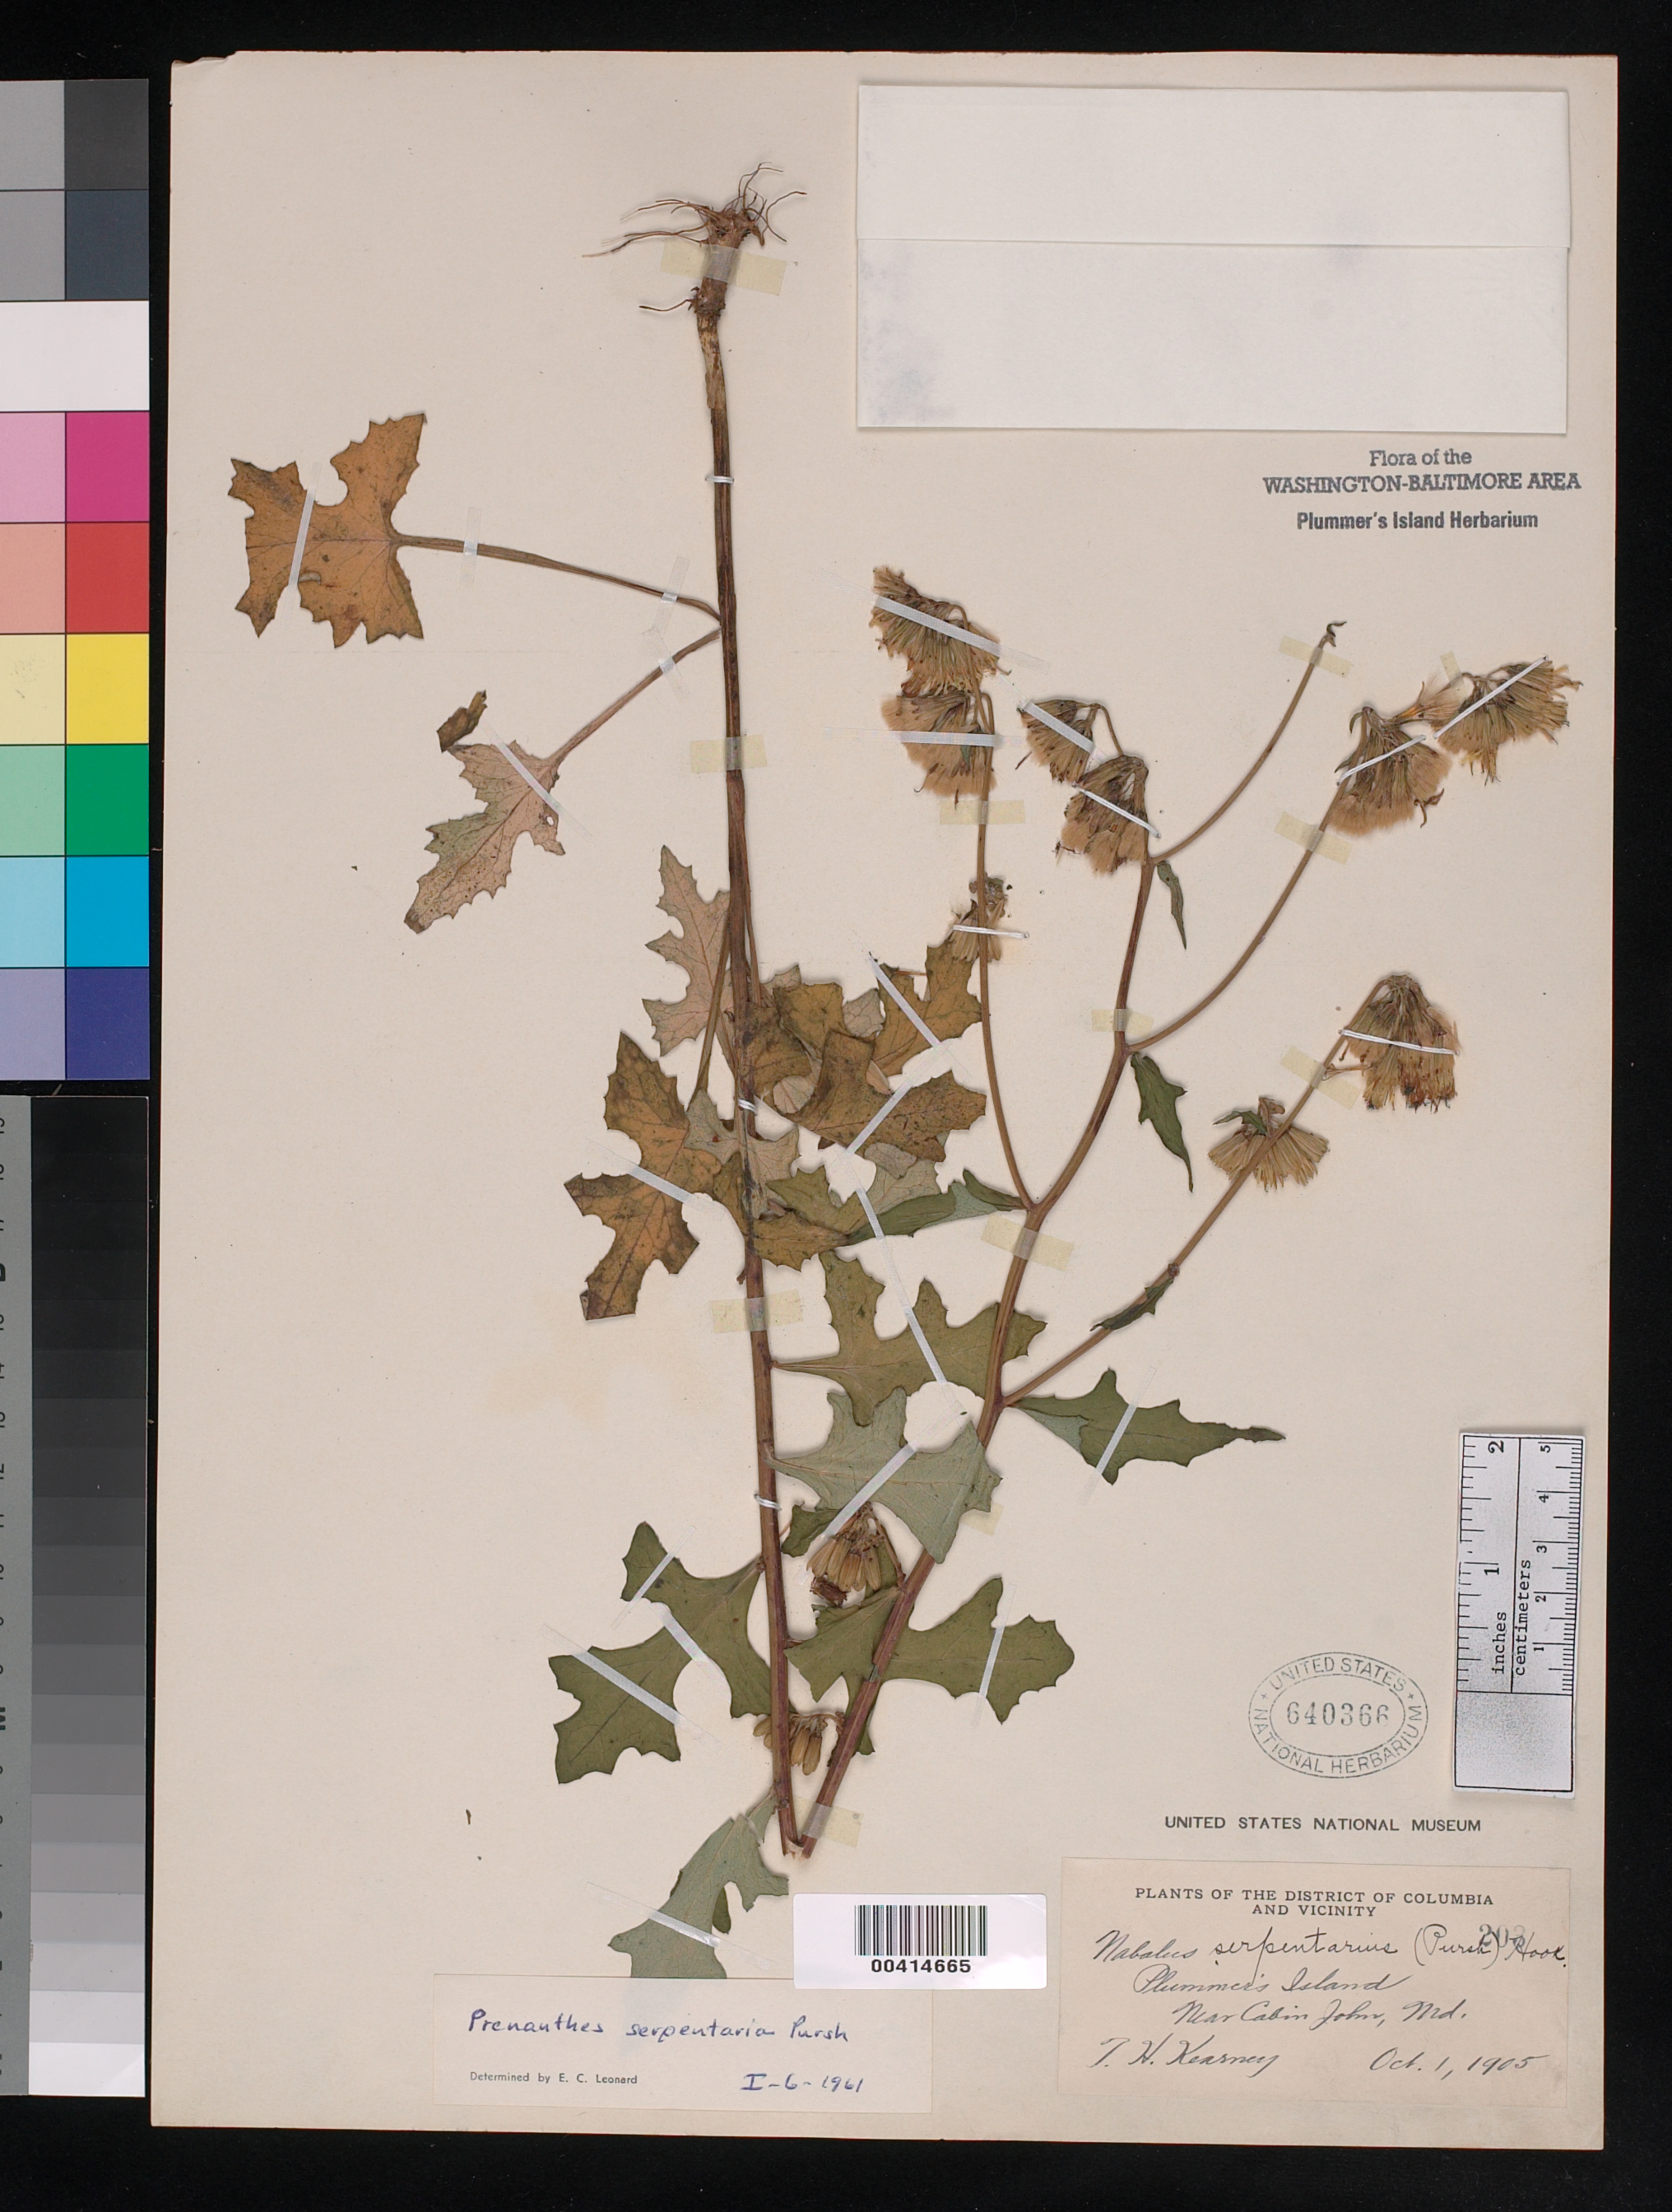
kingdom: Plantae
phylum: Tracheophyta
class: Magnoliopsida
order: Asterales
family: Asteraceae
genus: Nabalus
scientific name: Nabalus serpentarius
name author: (Pursh) Hook.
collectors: T. H. Kearney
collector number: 203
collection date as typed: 01 Oct 1905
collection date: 1905-10-01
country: United States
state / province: Maryland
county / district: Montgomery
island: Plummers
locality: Plummer's Island C. & O. Canal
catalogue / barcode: US 640366